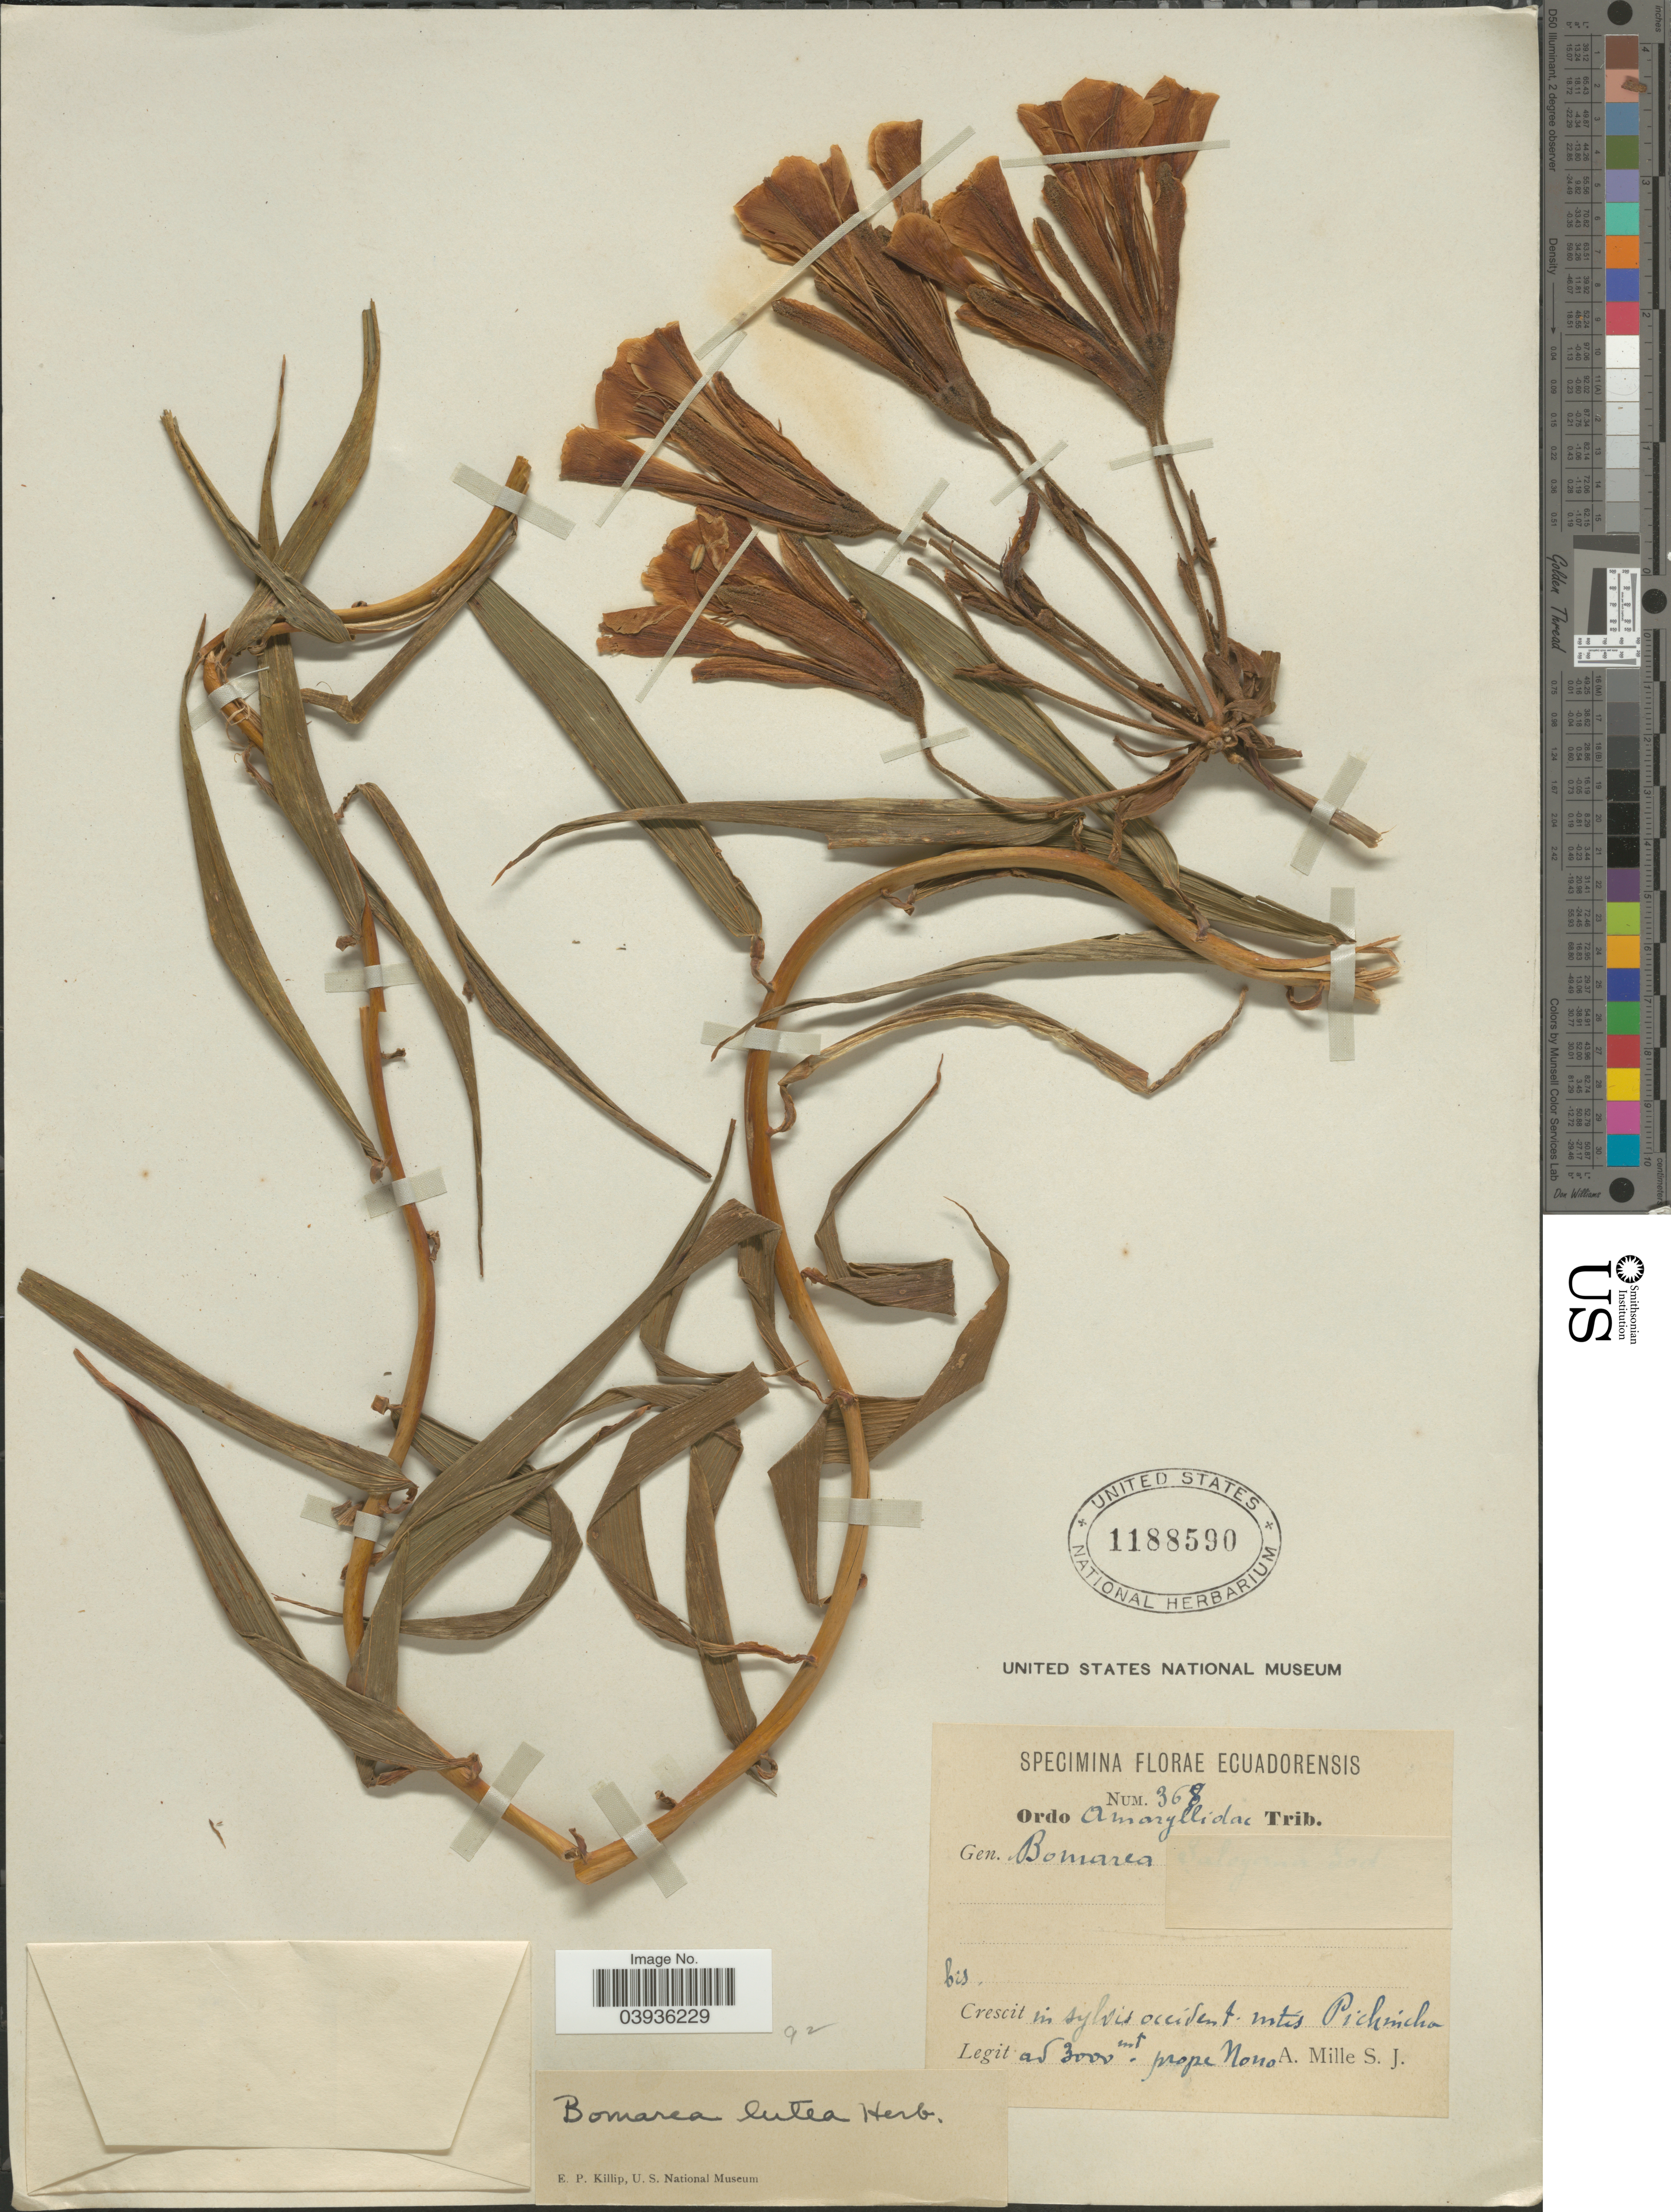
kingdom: Plantae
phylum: Tracheophyta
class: Liliopsida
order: Liliales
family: Alstroemeriaceae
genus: Bomarea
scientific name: Bomarea lutea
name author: Herb.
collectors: A. Mille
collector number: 368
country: Ecuador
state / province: Pichincha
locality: In sylvis occident. Mts Pichincha. prope Nono.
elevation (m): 3000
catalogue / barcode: US 1188590